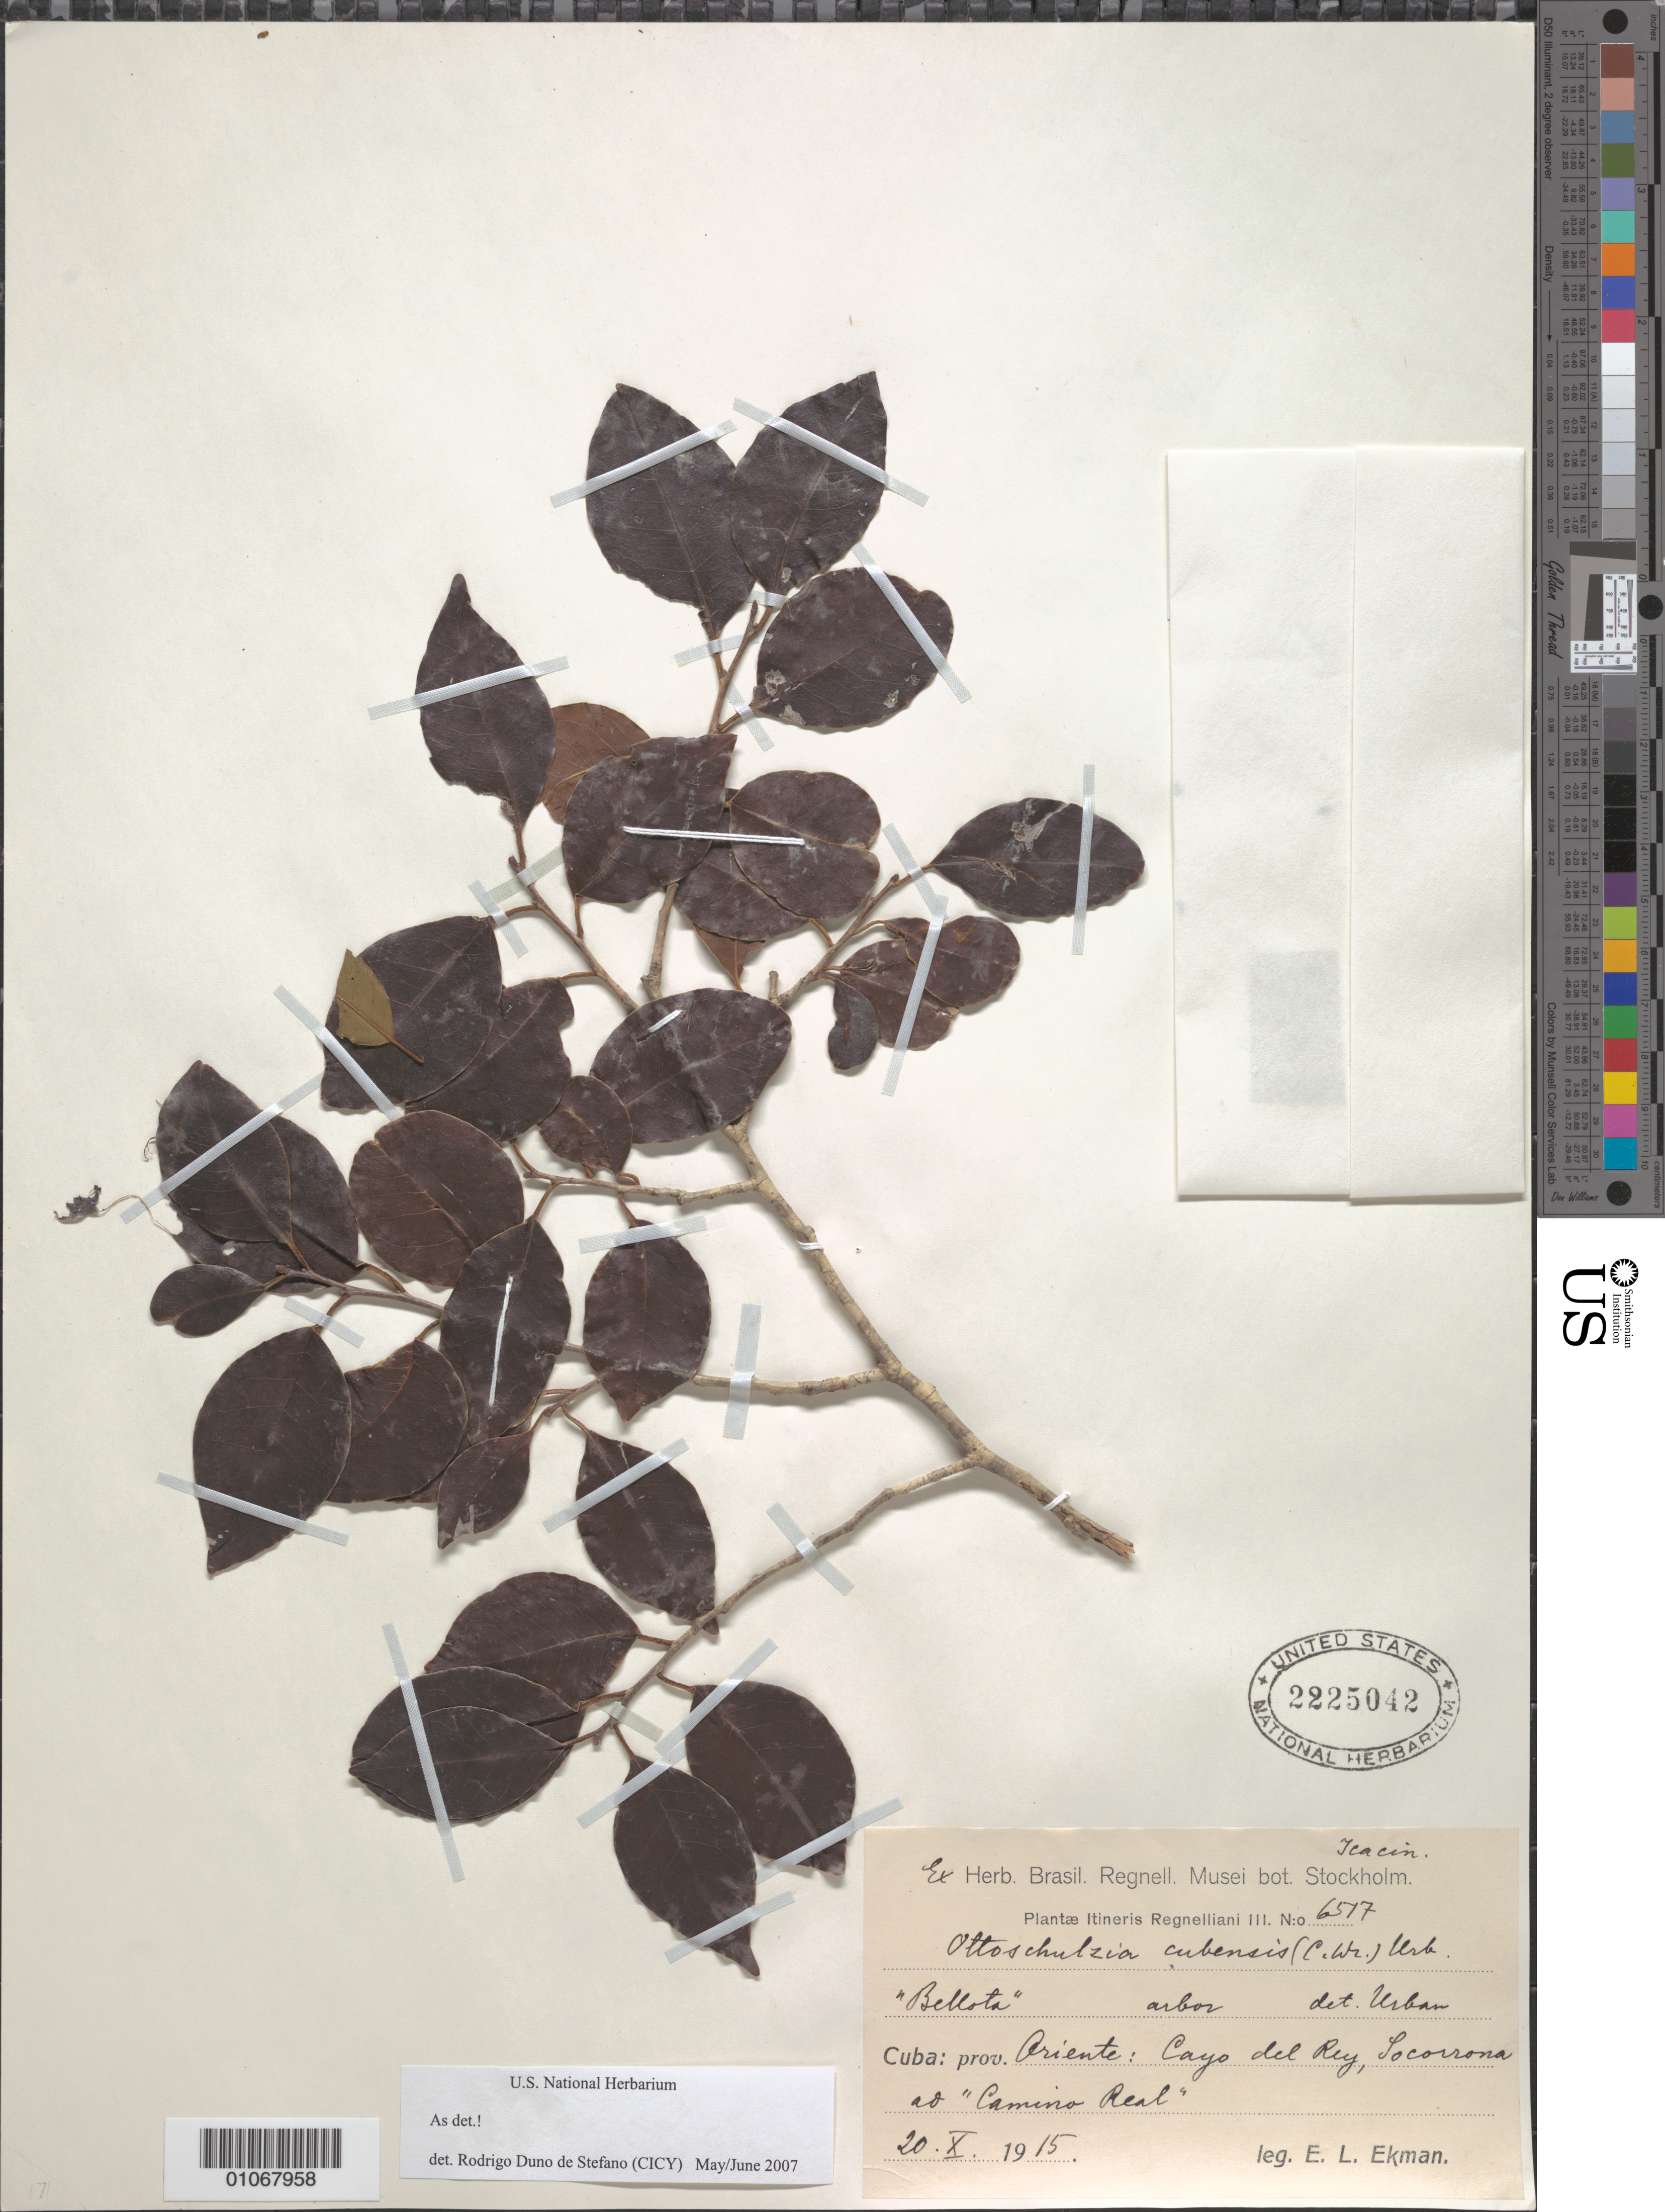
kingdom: Plantae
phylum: Tracheophyta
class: Magnoliopsida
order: Metteniusales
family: Metteniusaceae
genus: Ottoschulzia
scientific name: Ottoschulzia cubensis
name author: (C. Wright ex Griseb.) Urb.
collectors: E. L. Ekman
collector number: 6517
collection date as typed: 20 Oct 1915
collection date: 1915-10-20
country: Cuba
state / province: Oriente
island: Cuba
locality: Cayo del rey, Socorrona "Camino real"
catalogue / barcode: US 2225042